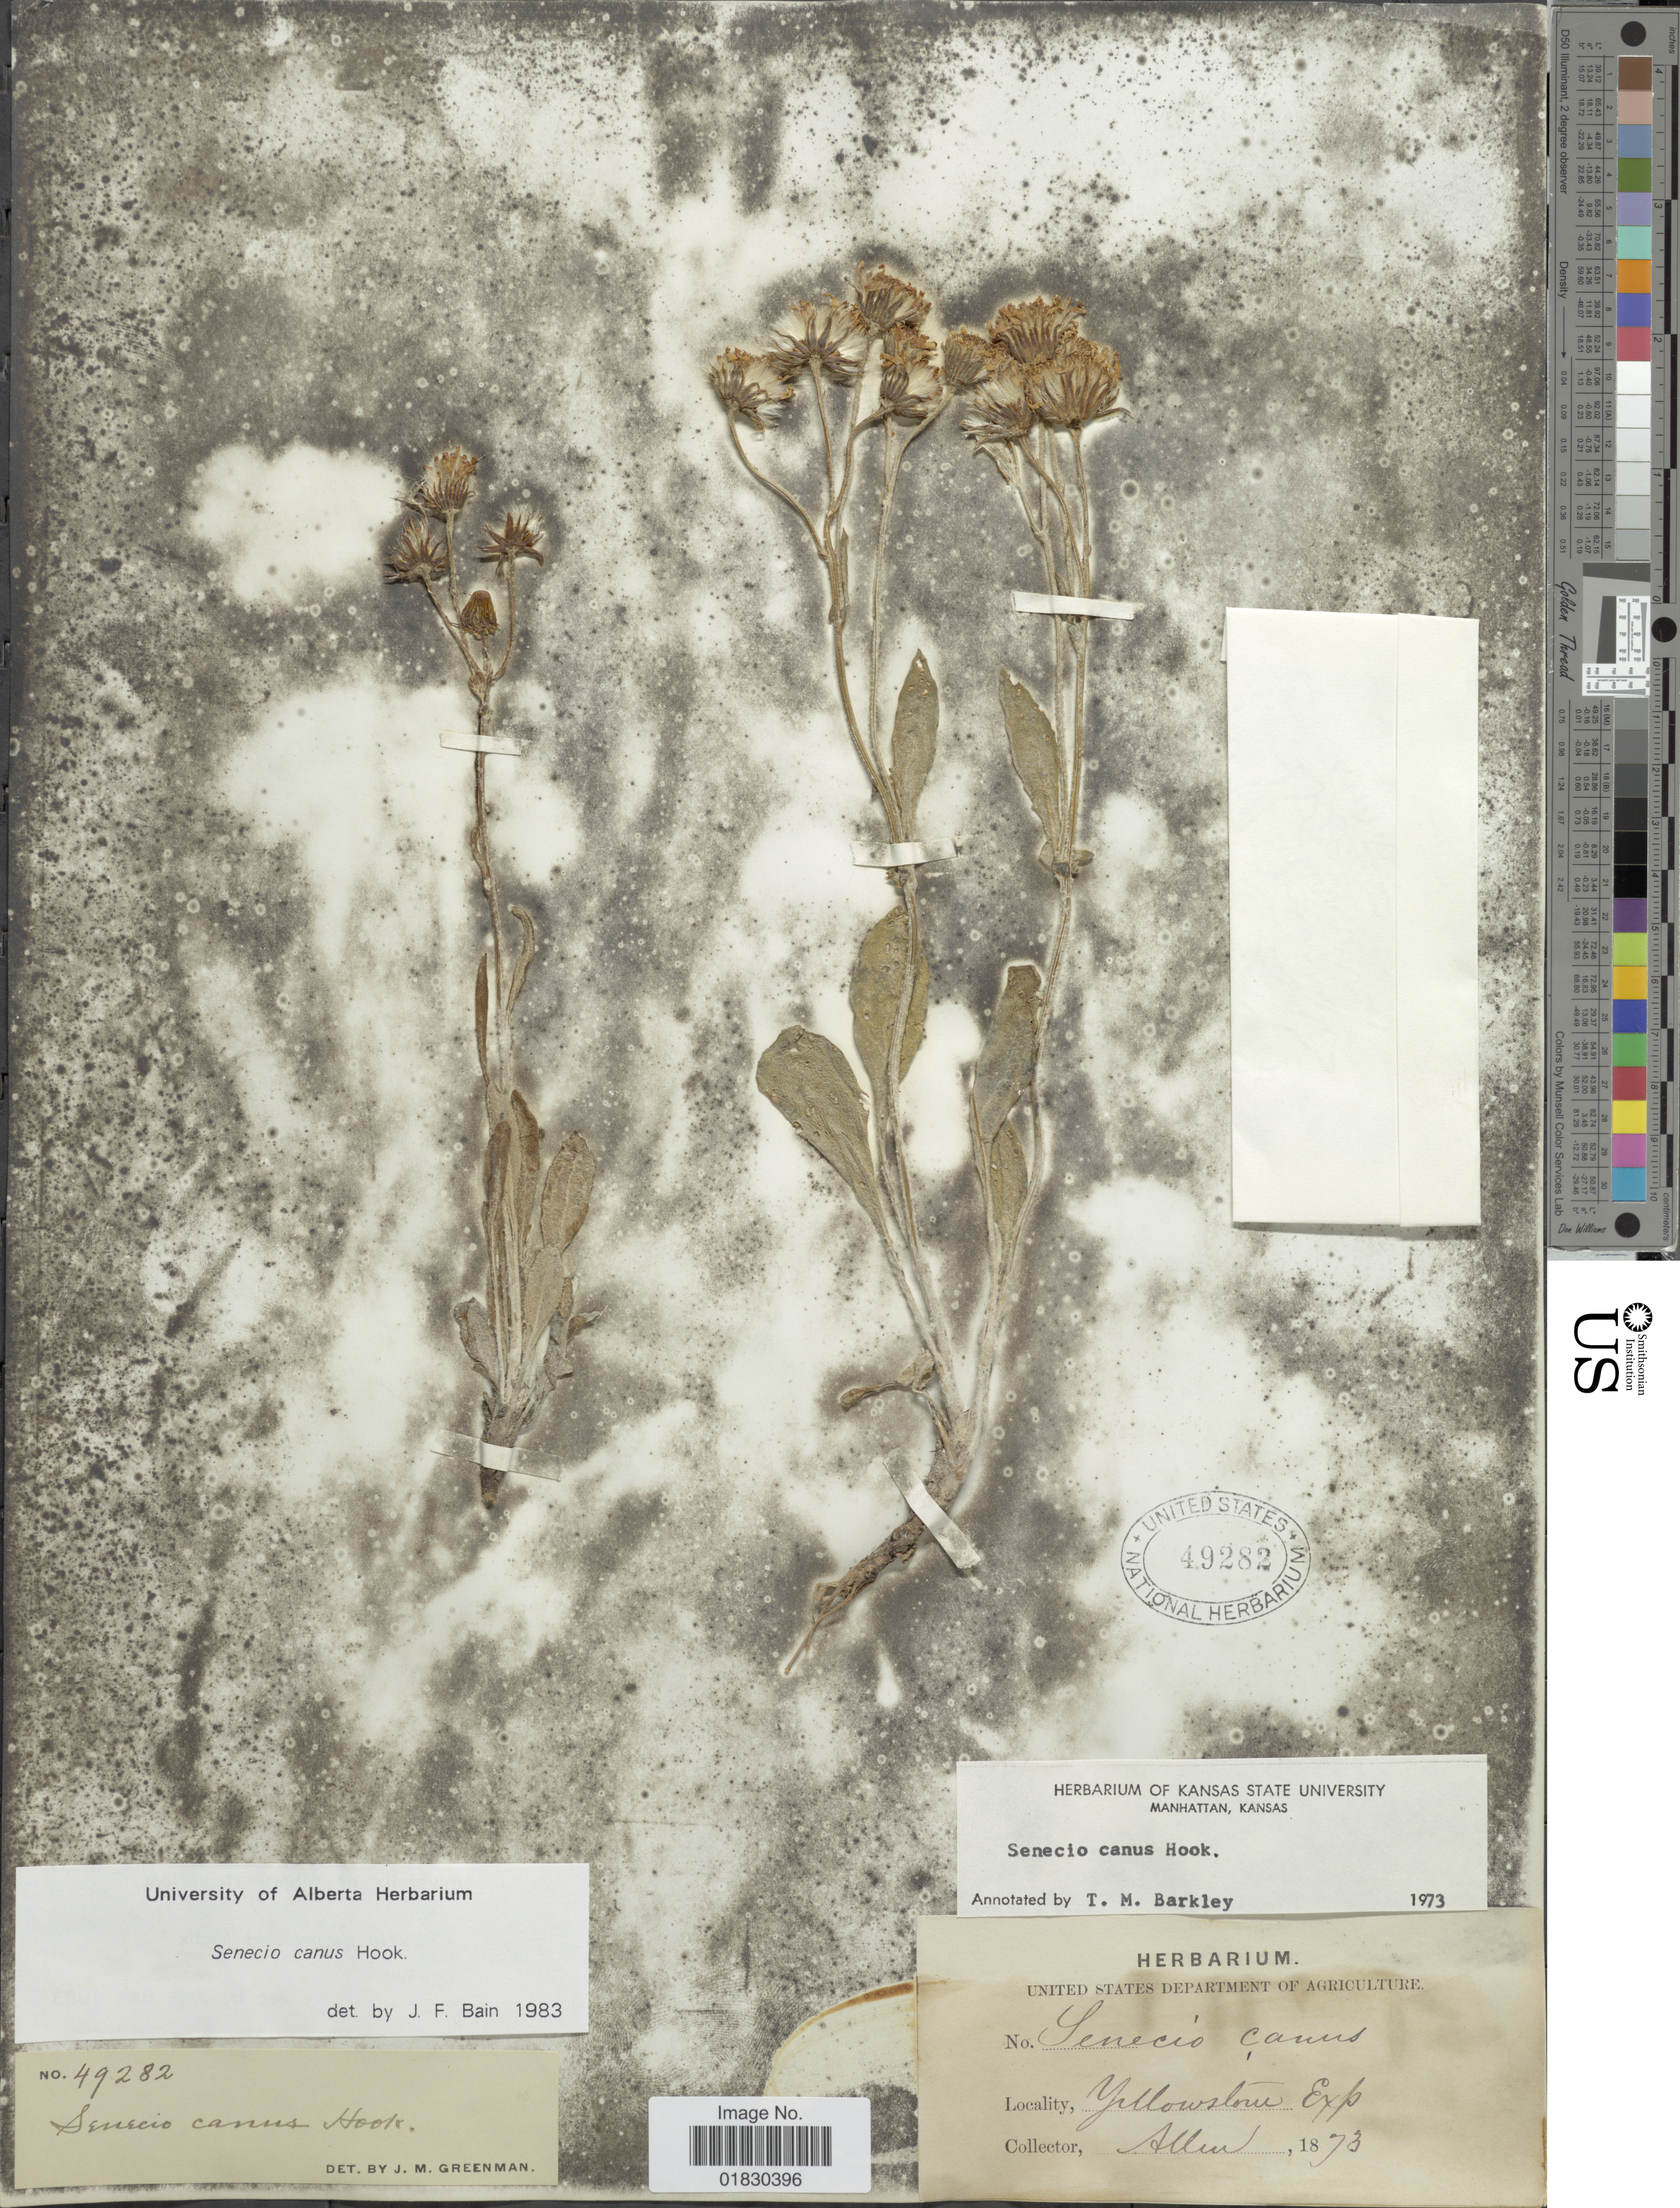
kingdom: Plantae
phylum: Tracheophyta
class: Magnoliopsida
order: Asterales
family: Asteraceae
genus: Packera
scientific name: Packera cana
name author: (Hook.) W.A. Weber & Á. Löve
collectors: -- Allen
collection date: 1873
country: United States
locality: Yellowstone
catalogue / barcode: US 49282